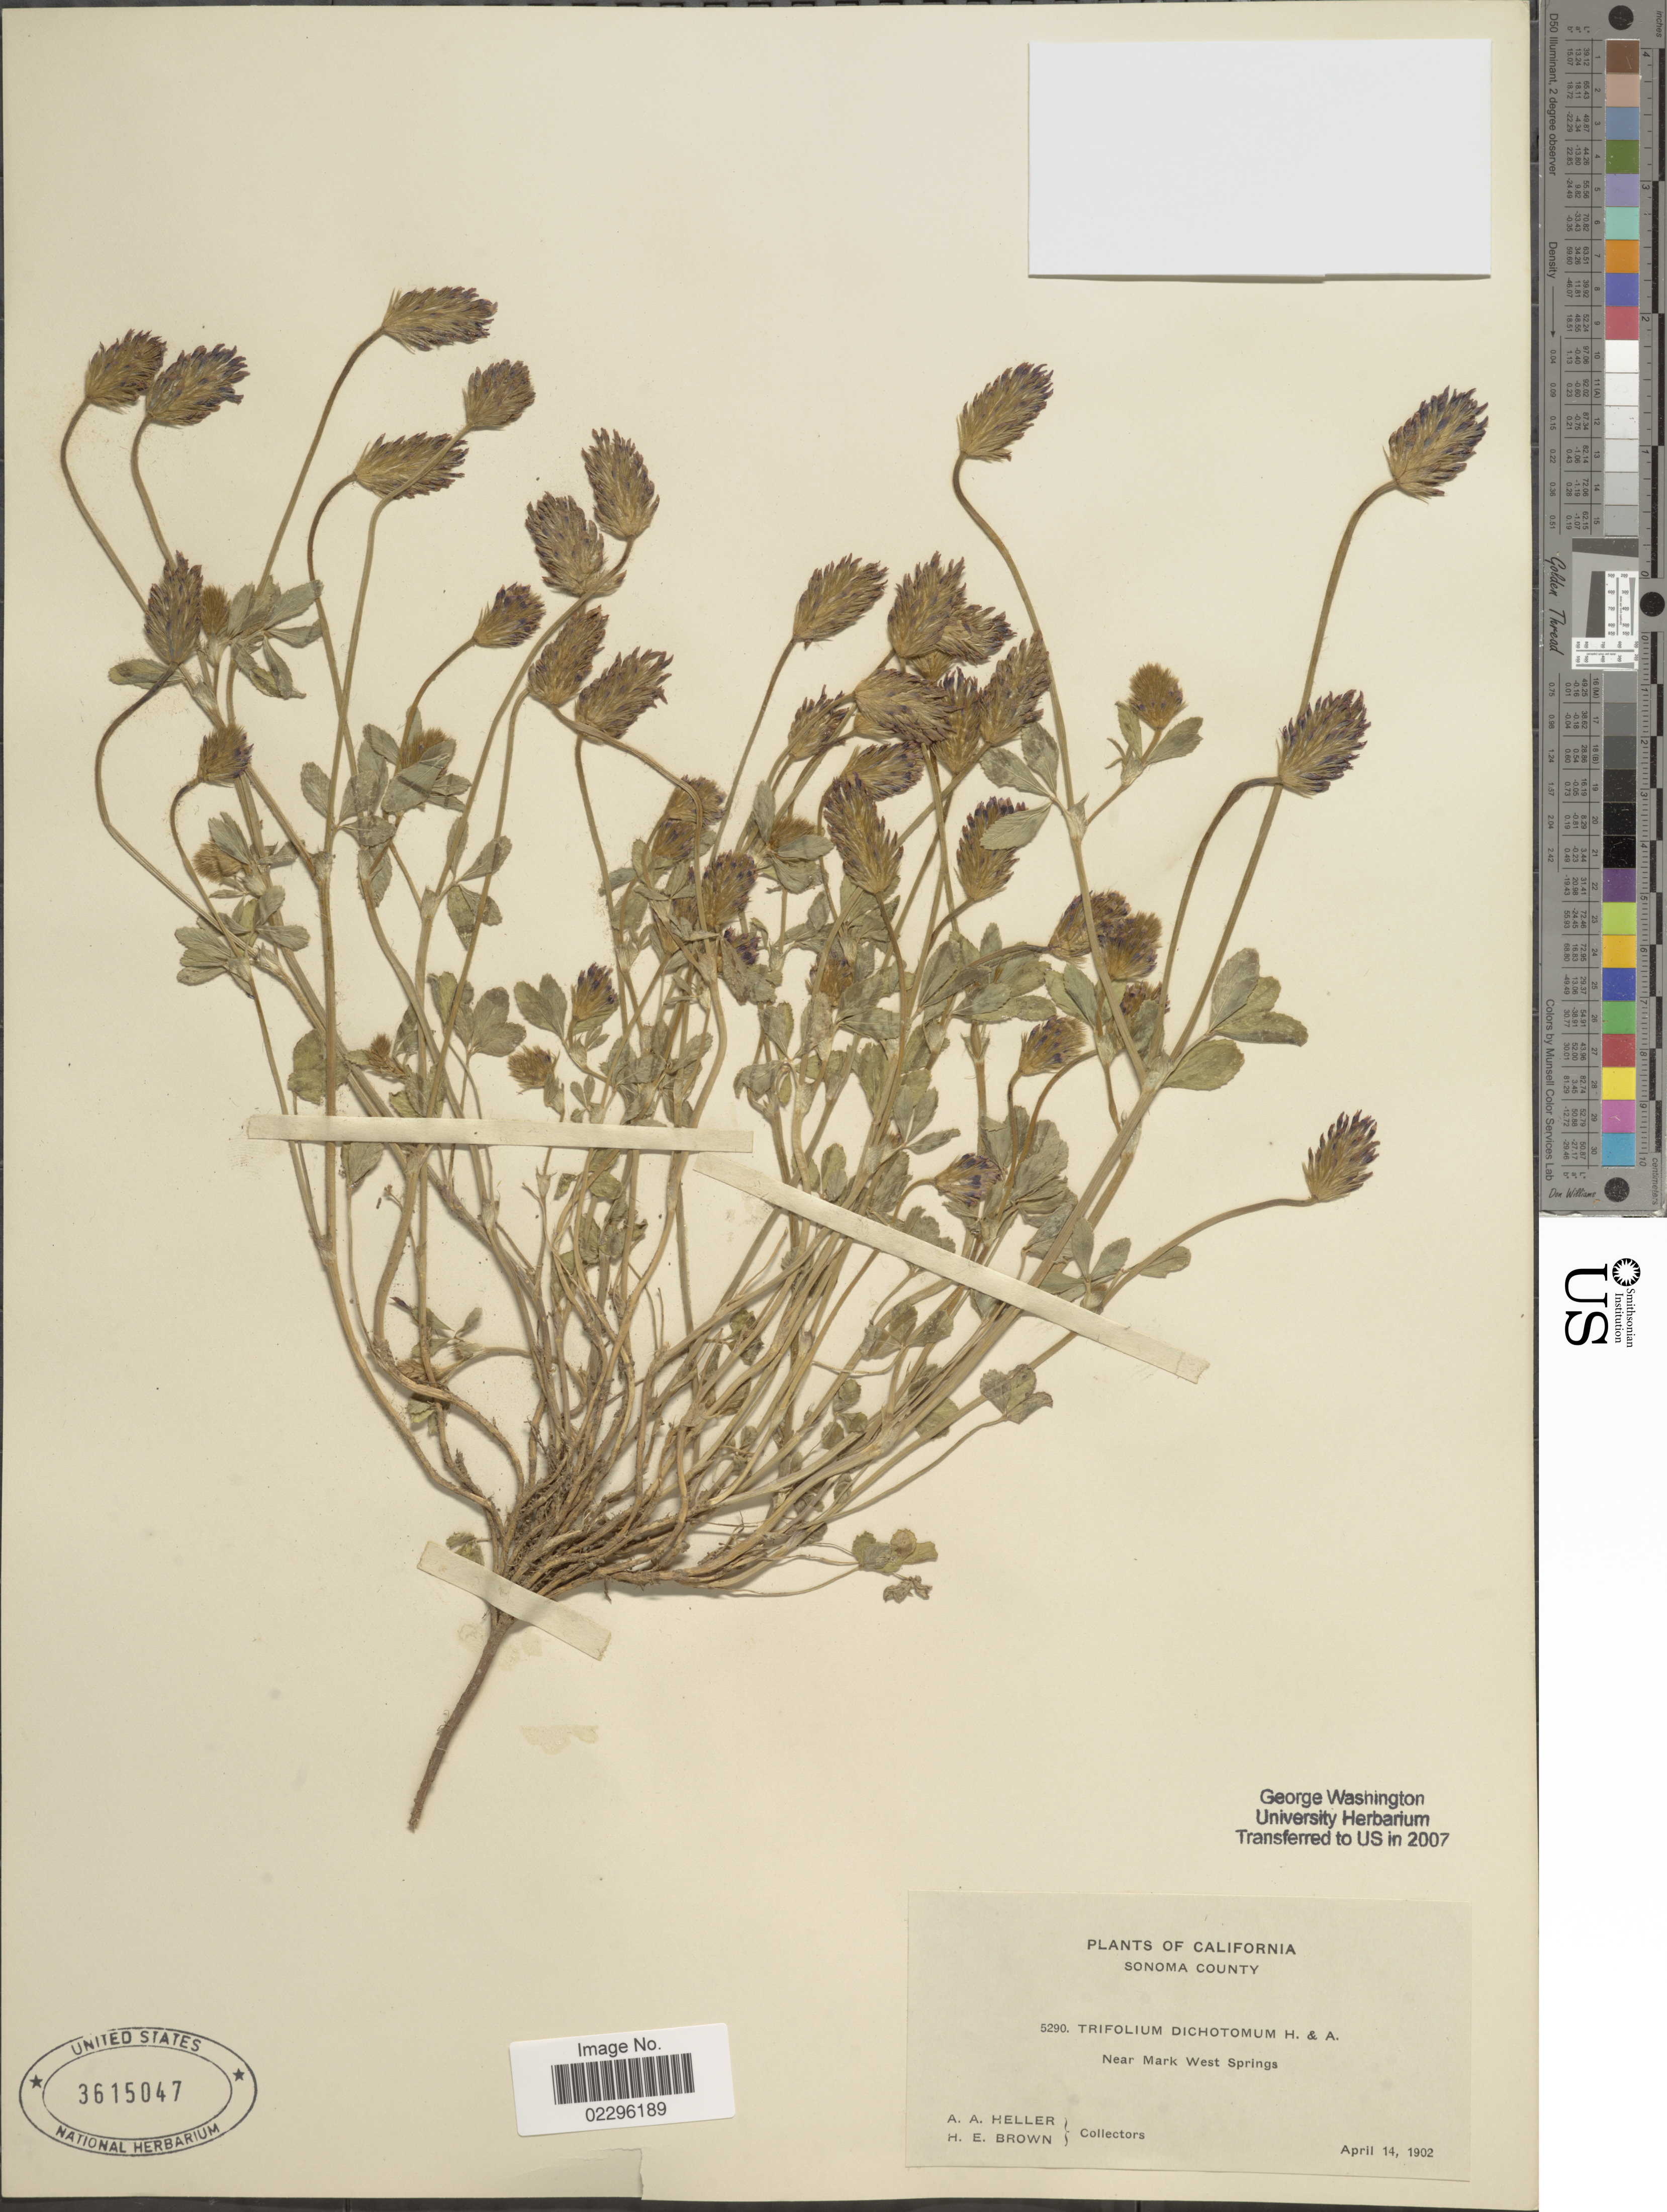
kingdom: Plantae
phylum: Tracheophyta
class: Magnoliopsida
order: Fabales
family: Fabaceae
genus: Trifolium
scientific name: Trifolium dichotomum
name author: Hook. & Arn.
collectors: A. A. Heller & H. E. Brown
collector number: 5290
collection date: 1902-04-14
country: United States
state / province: California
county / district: Sonoma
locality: Sonoma County, near Mark West Springs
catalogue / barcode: US 3615047